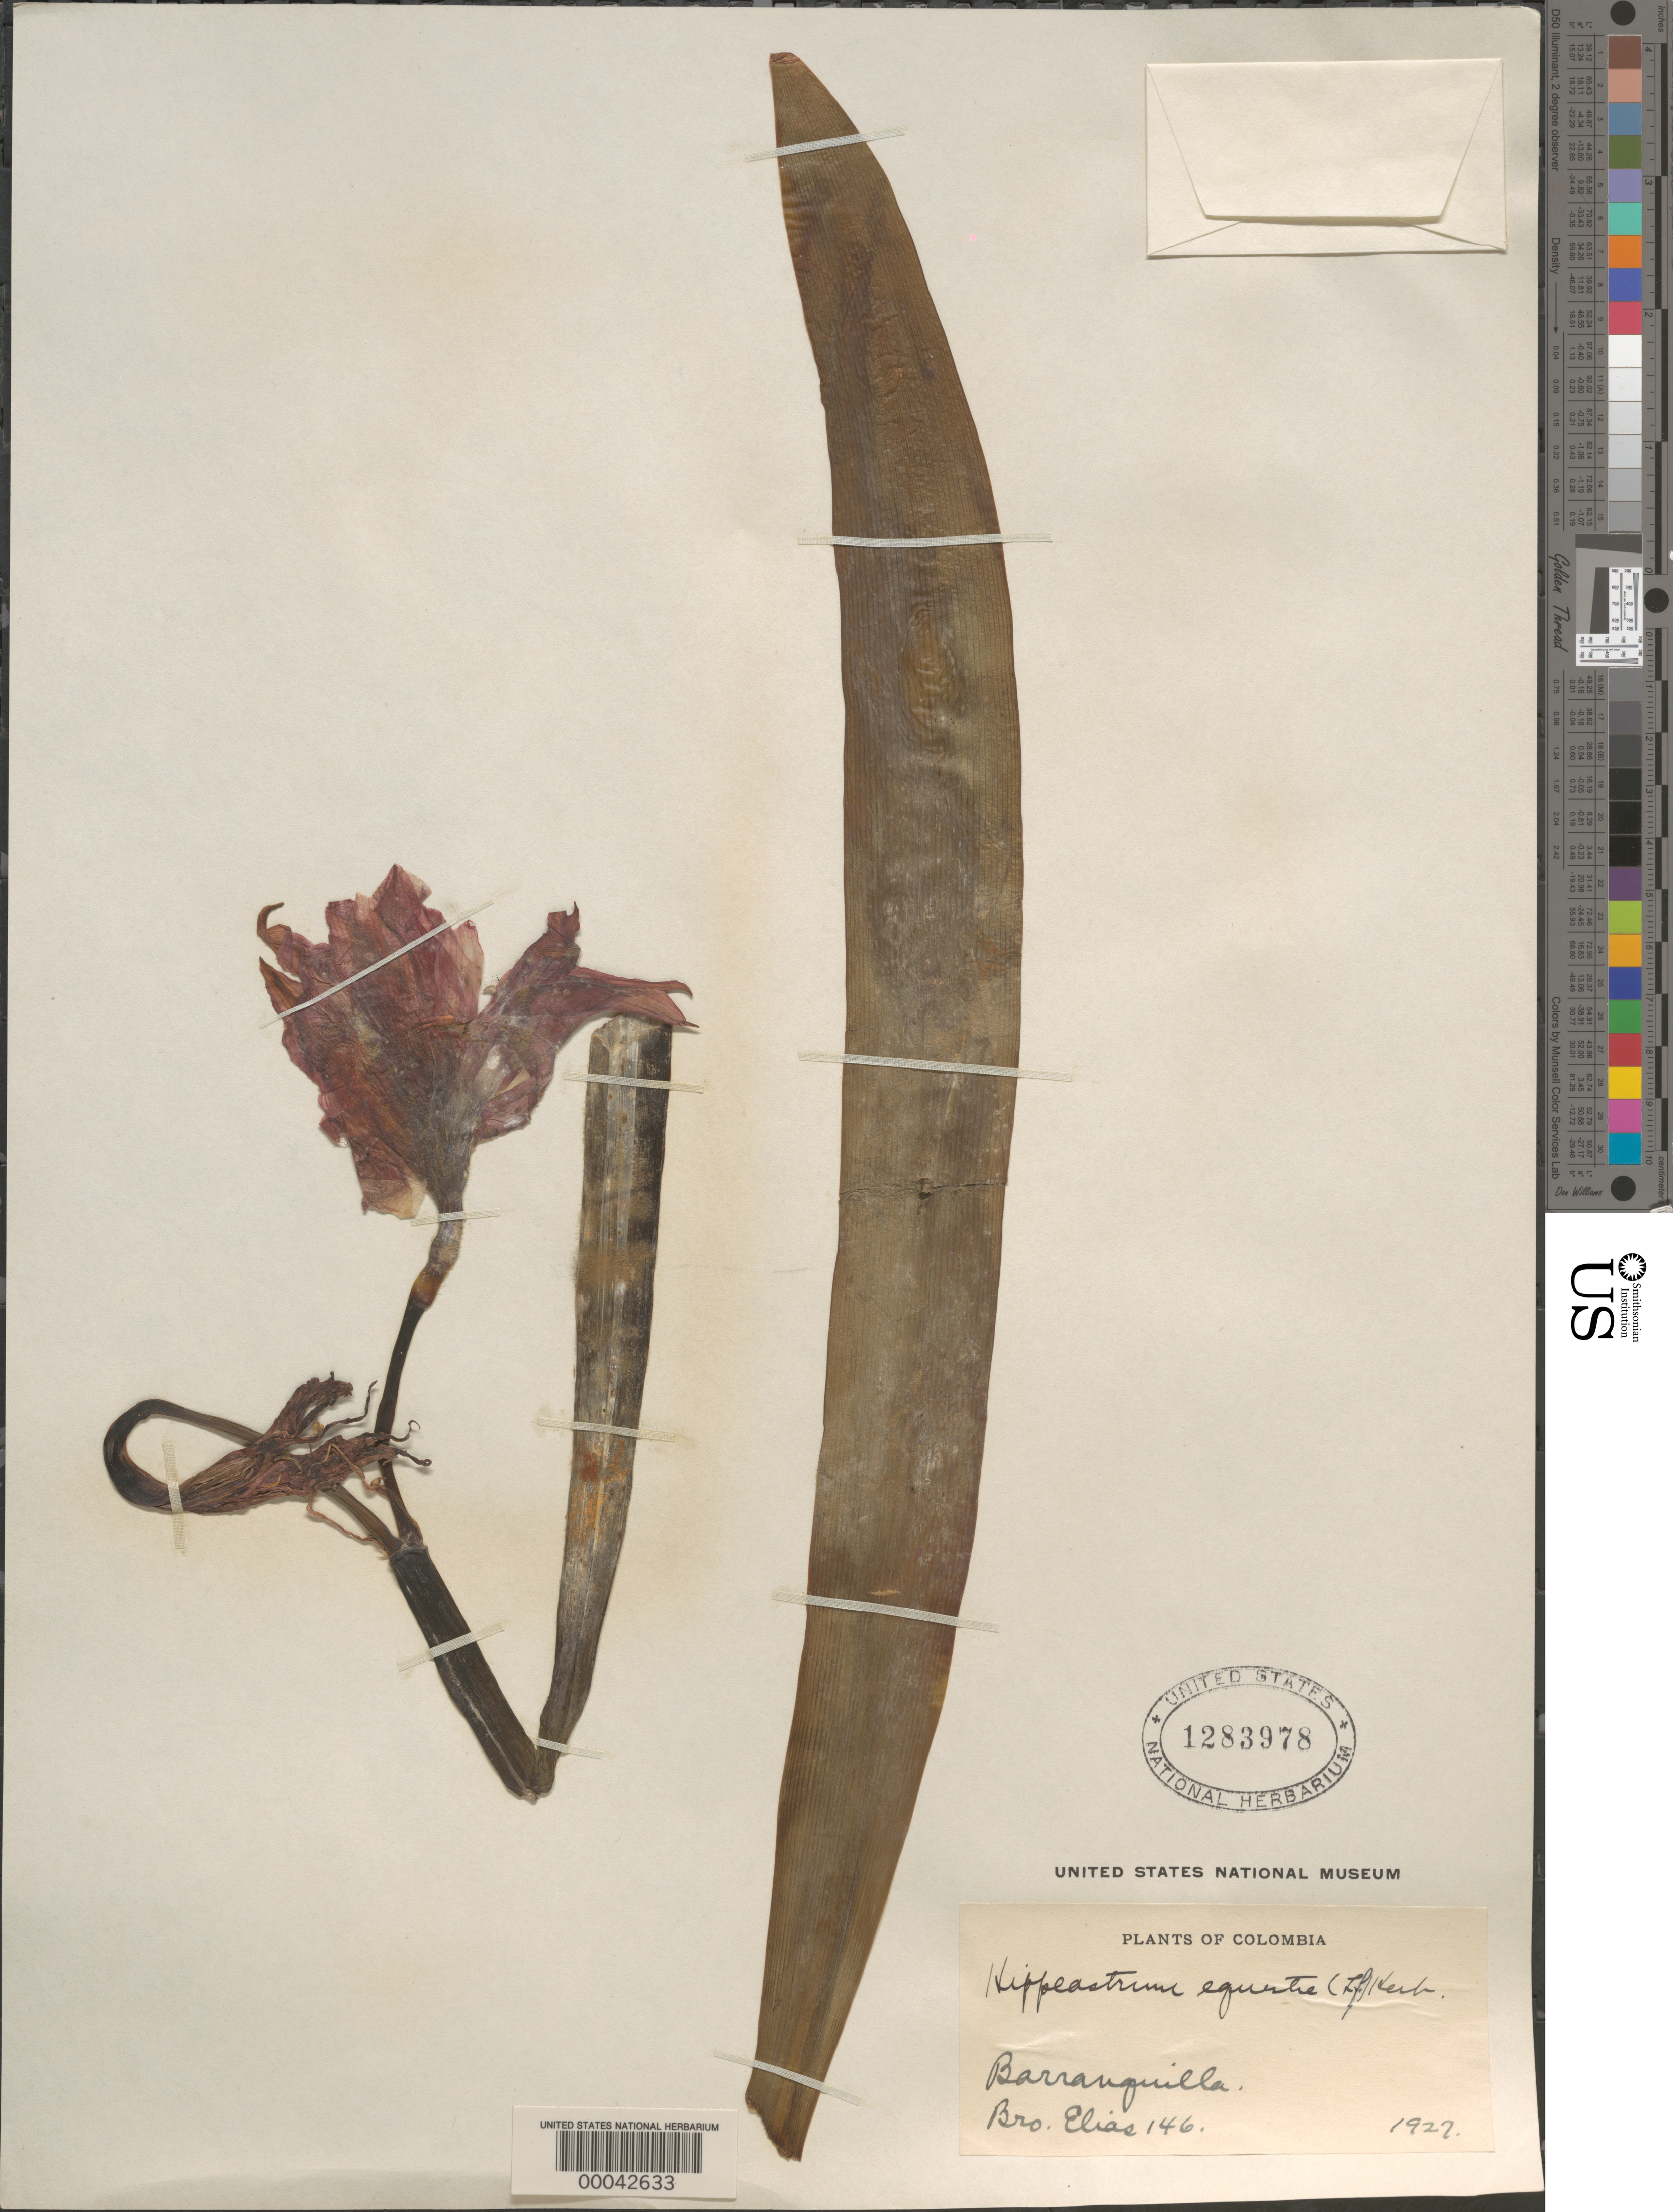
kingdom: Plantae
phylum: Tracheophyta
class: Liliopsida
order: Asparagales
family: Amaryllidaceae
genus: Hippeastrum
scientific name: Hippeastrum equestre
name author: (Aiton) Herb.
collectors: Bro. Elias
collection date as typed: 1927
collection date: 1927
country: Colombia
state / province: Atlántico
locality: Barranquilla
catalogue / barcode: US 1283978